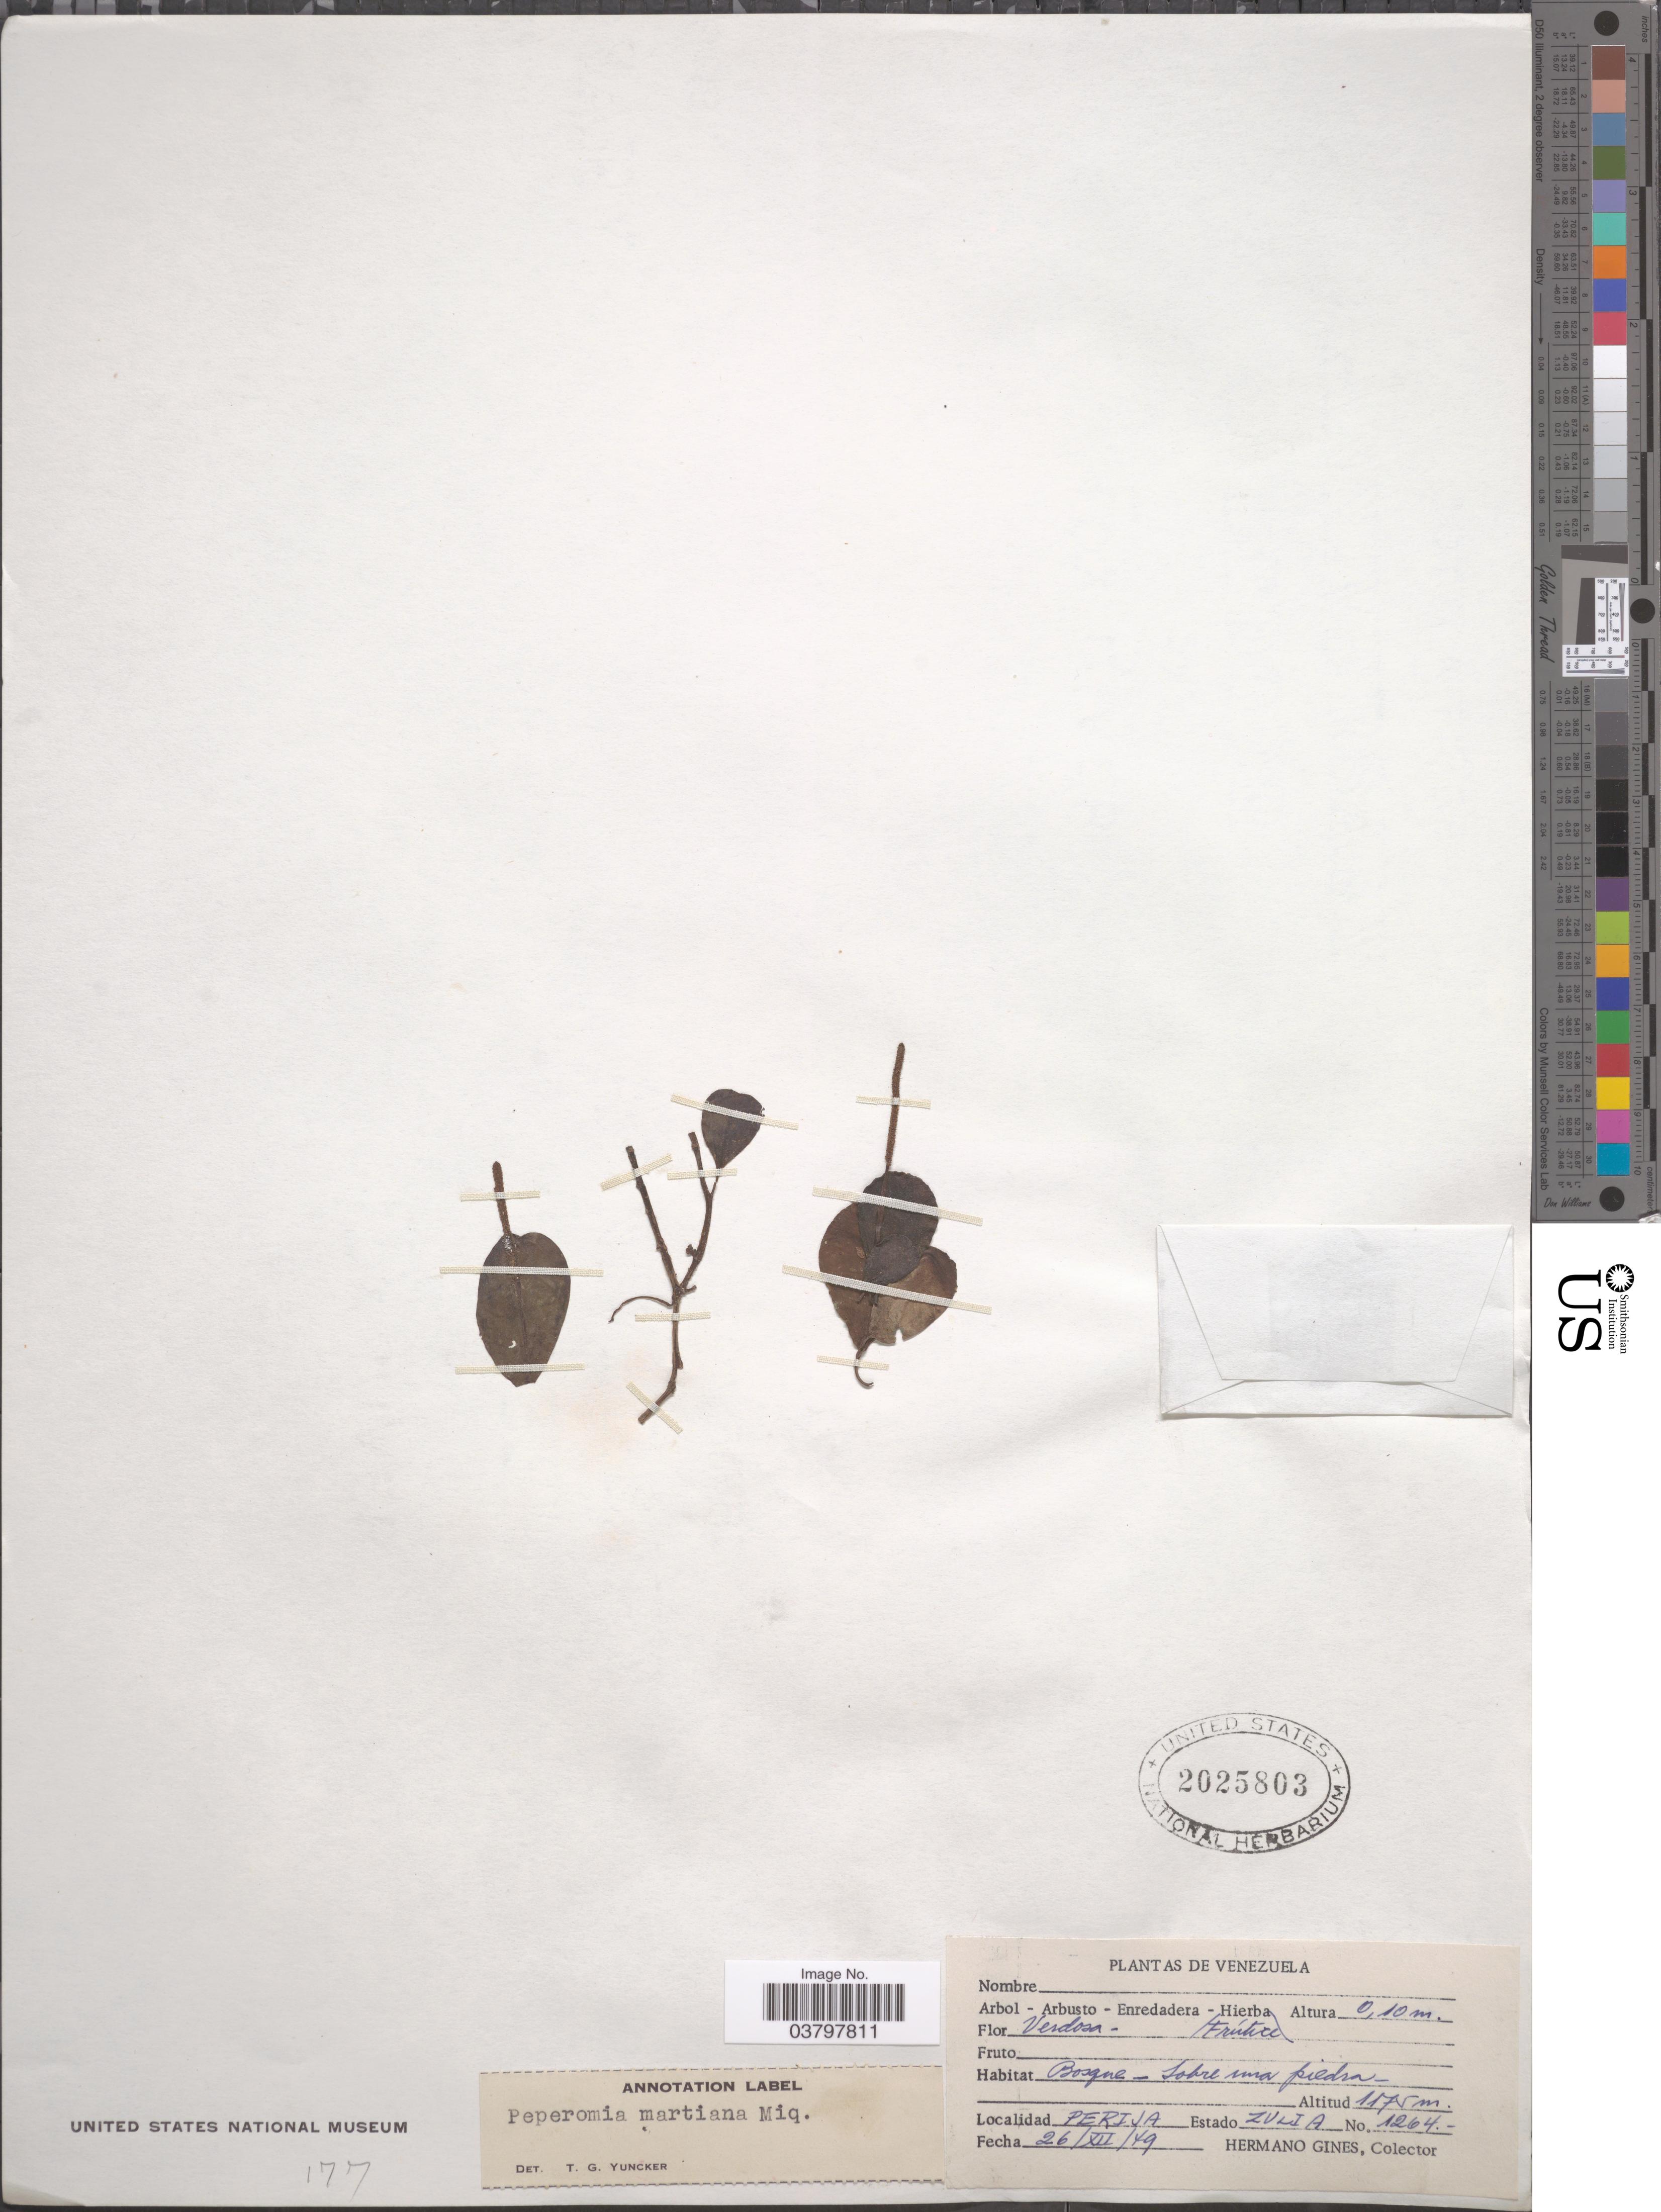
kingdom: Plantae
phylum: Tracheophyta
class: Magnoliopsida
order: Piperales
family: Piperaceae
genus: Peperomia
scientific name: Peperomia martiana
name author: Miq.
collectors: Bro. Gines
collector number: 1264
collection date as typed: Transcribed d/m/y: 26/12/49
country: Venezuela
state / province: Zulia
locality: Perija Estado Zulia.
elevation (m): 1175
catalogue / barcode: US 2025803